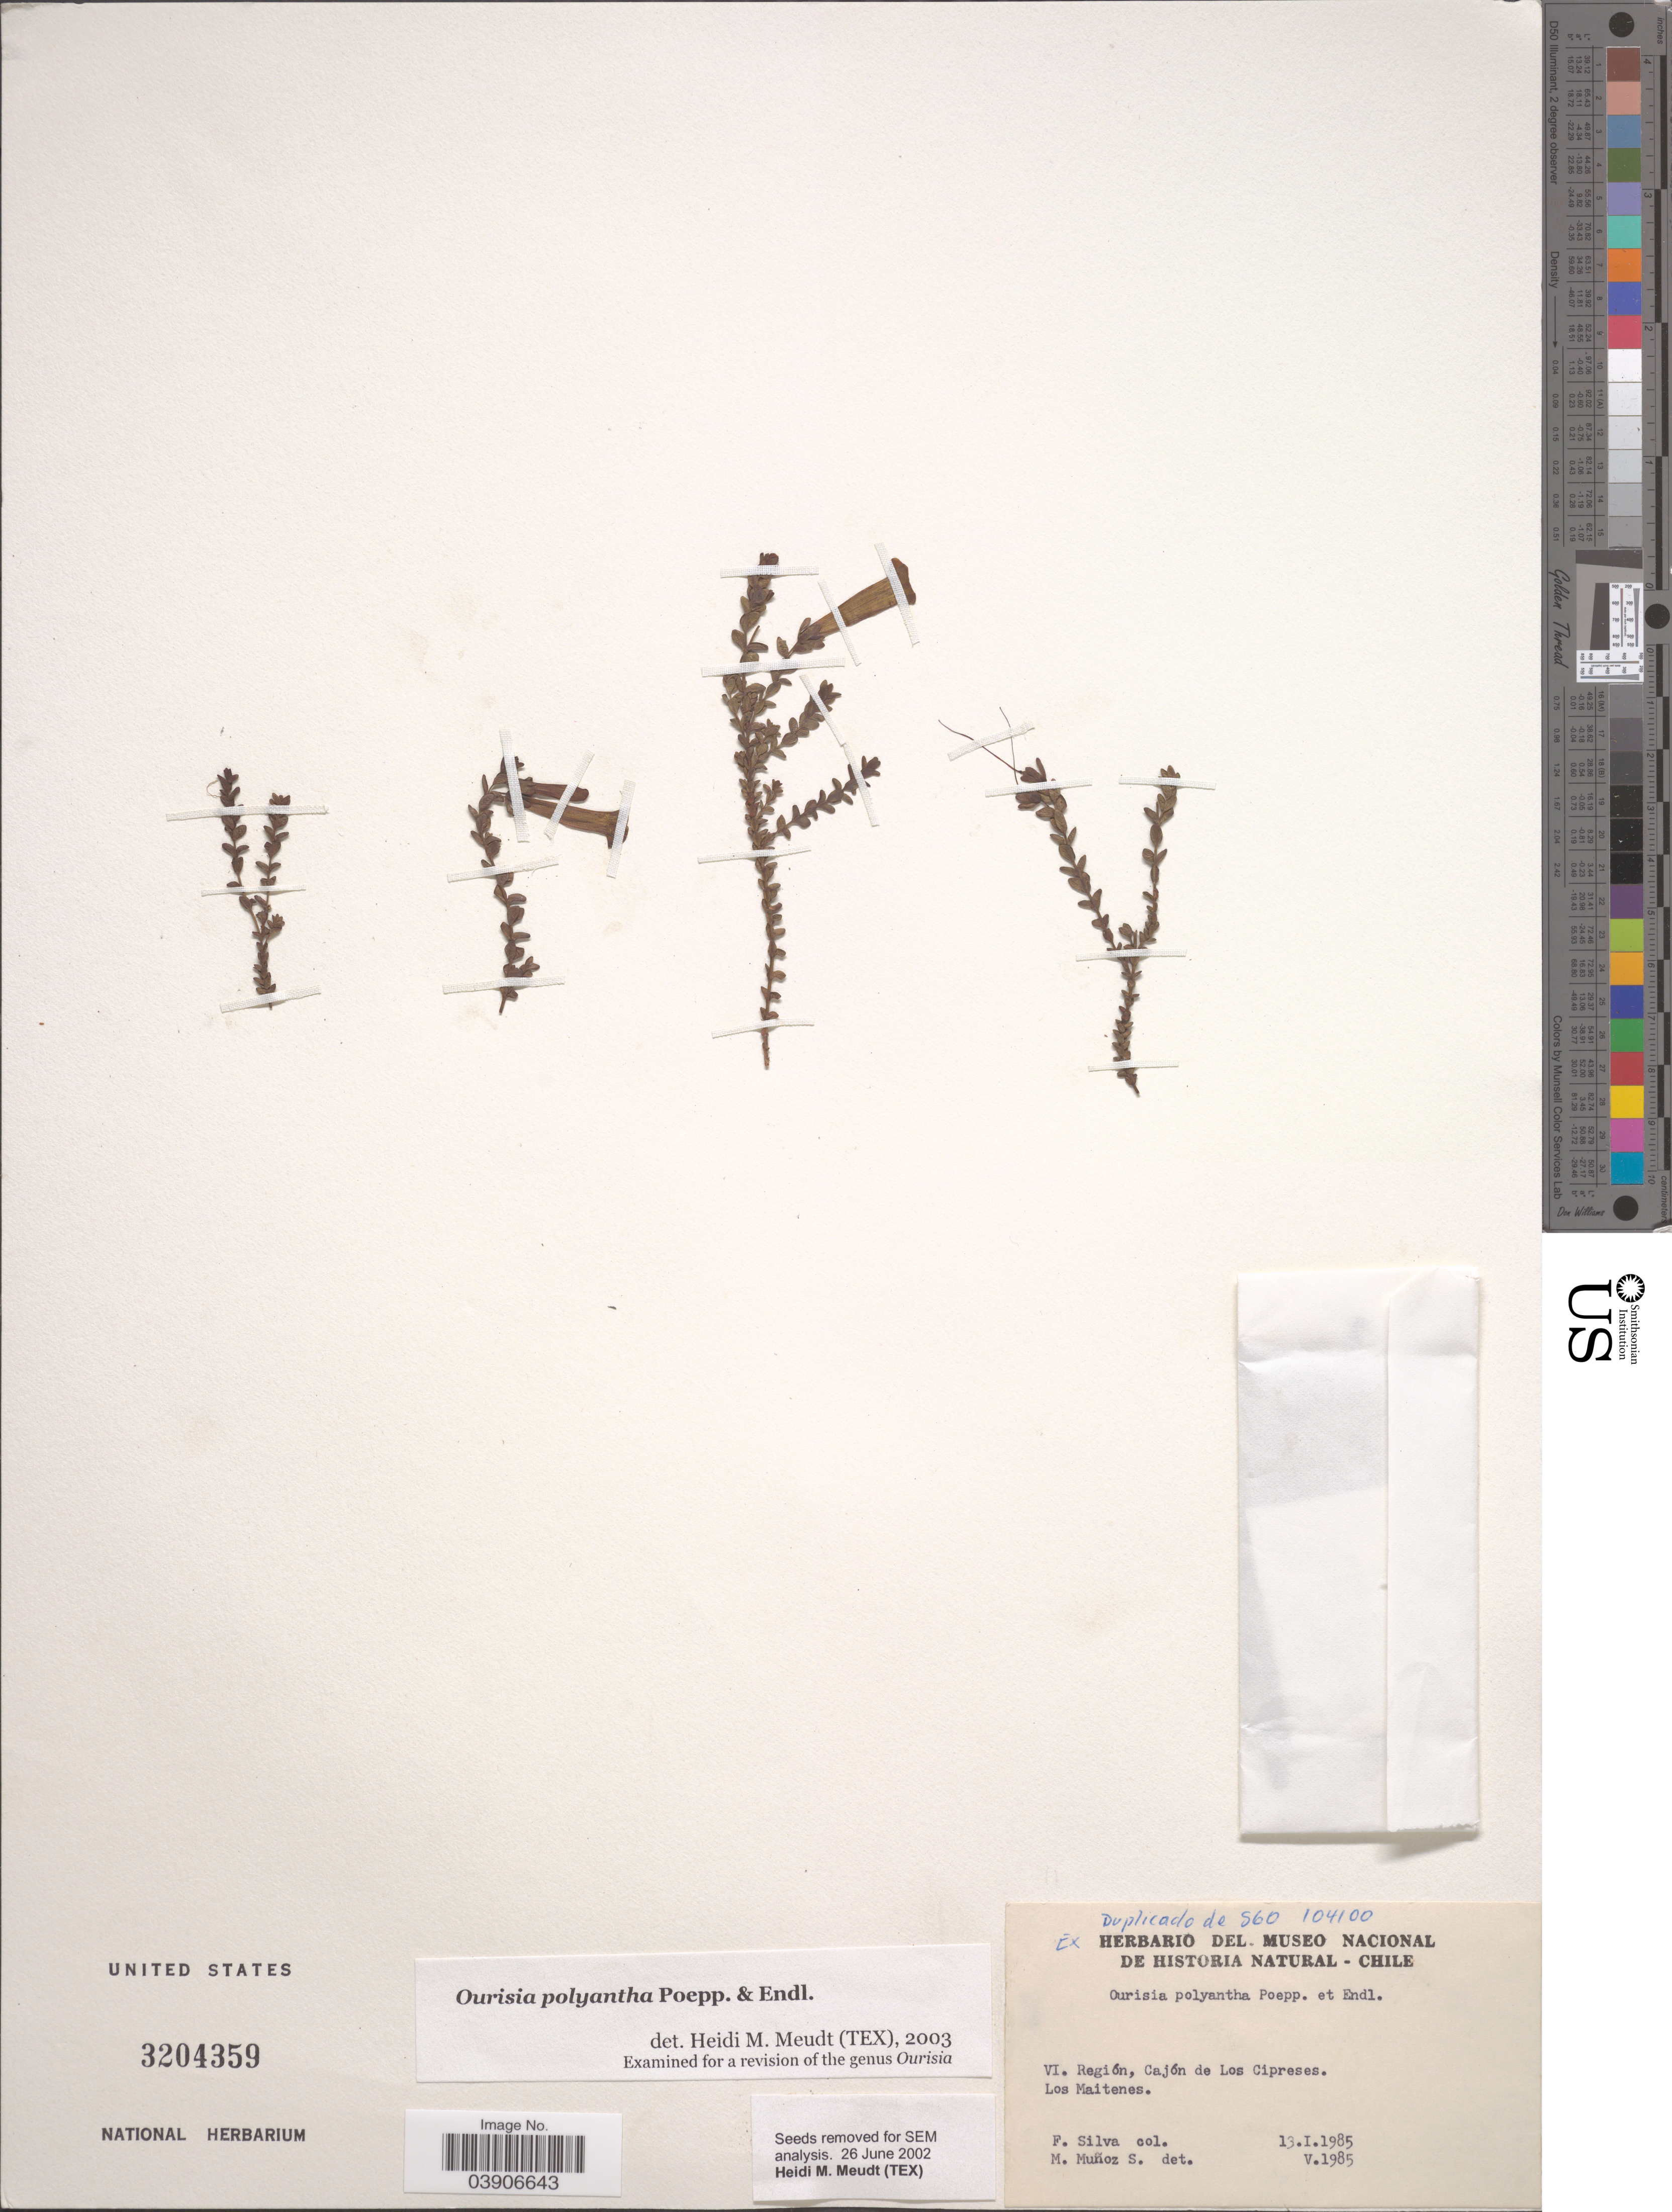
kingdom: Plantae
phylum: Tracheophyta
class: Magnoliopsida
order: Lamiales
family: Plantaginaceae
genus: Ourisia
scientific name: Ourisia polyantha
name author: Poepp. & Endl.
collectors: F. Silva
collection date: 1985-01-13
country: Chile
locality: VI. Región, Cajón de Los Cipreses. Los Maitenes.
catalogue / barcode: US 3204359